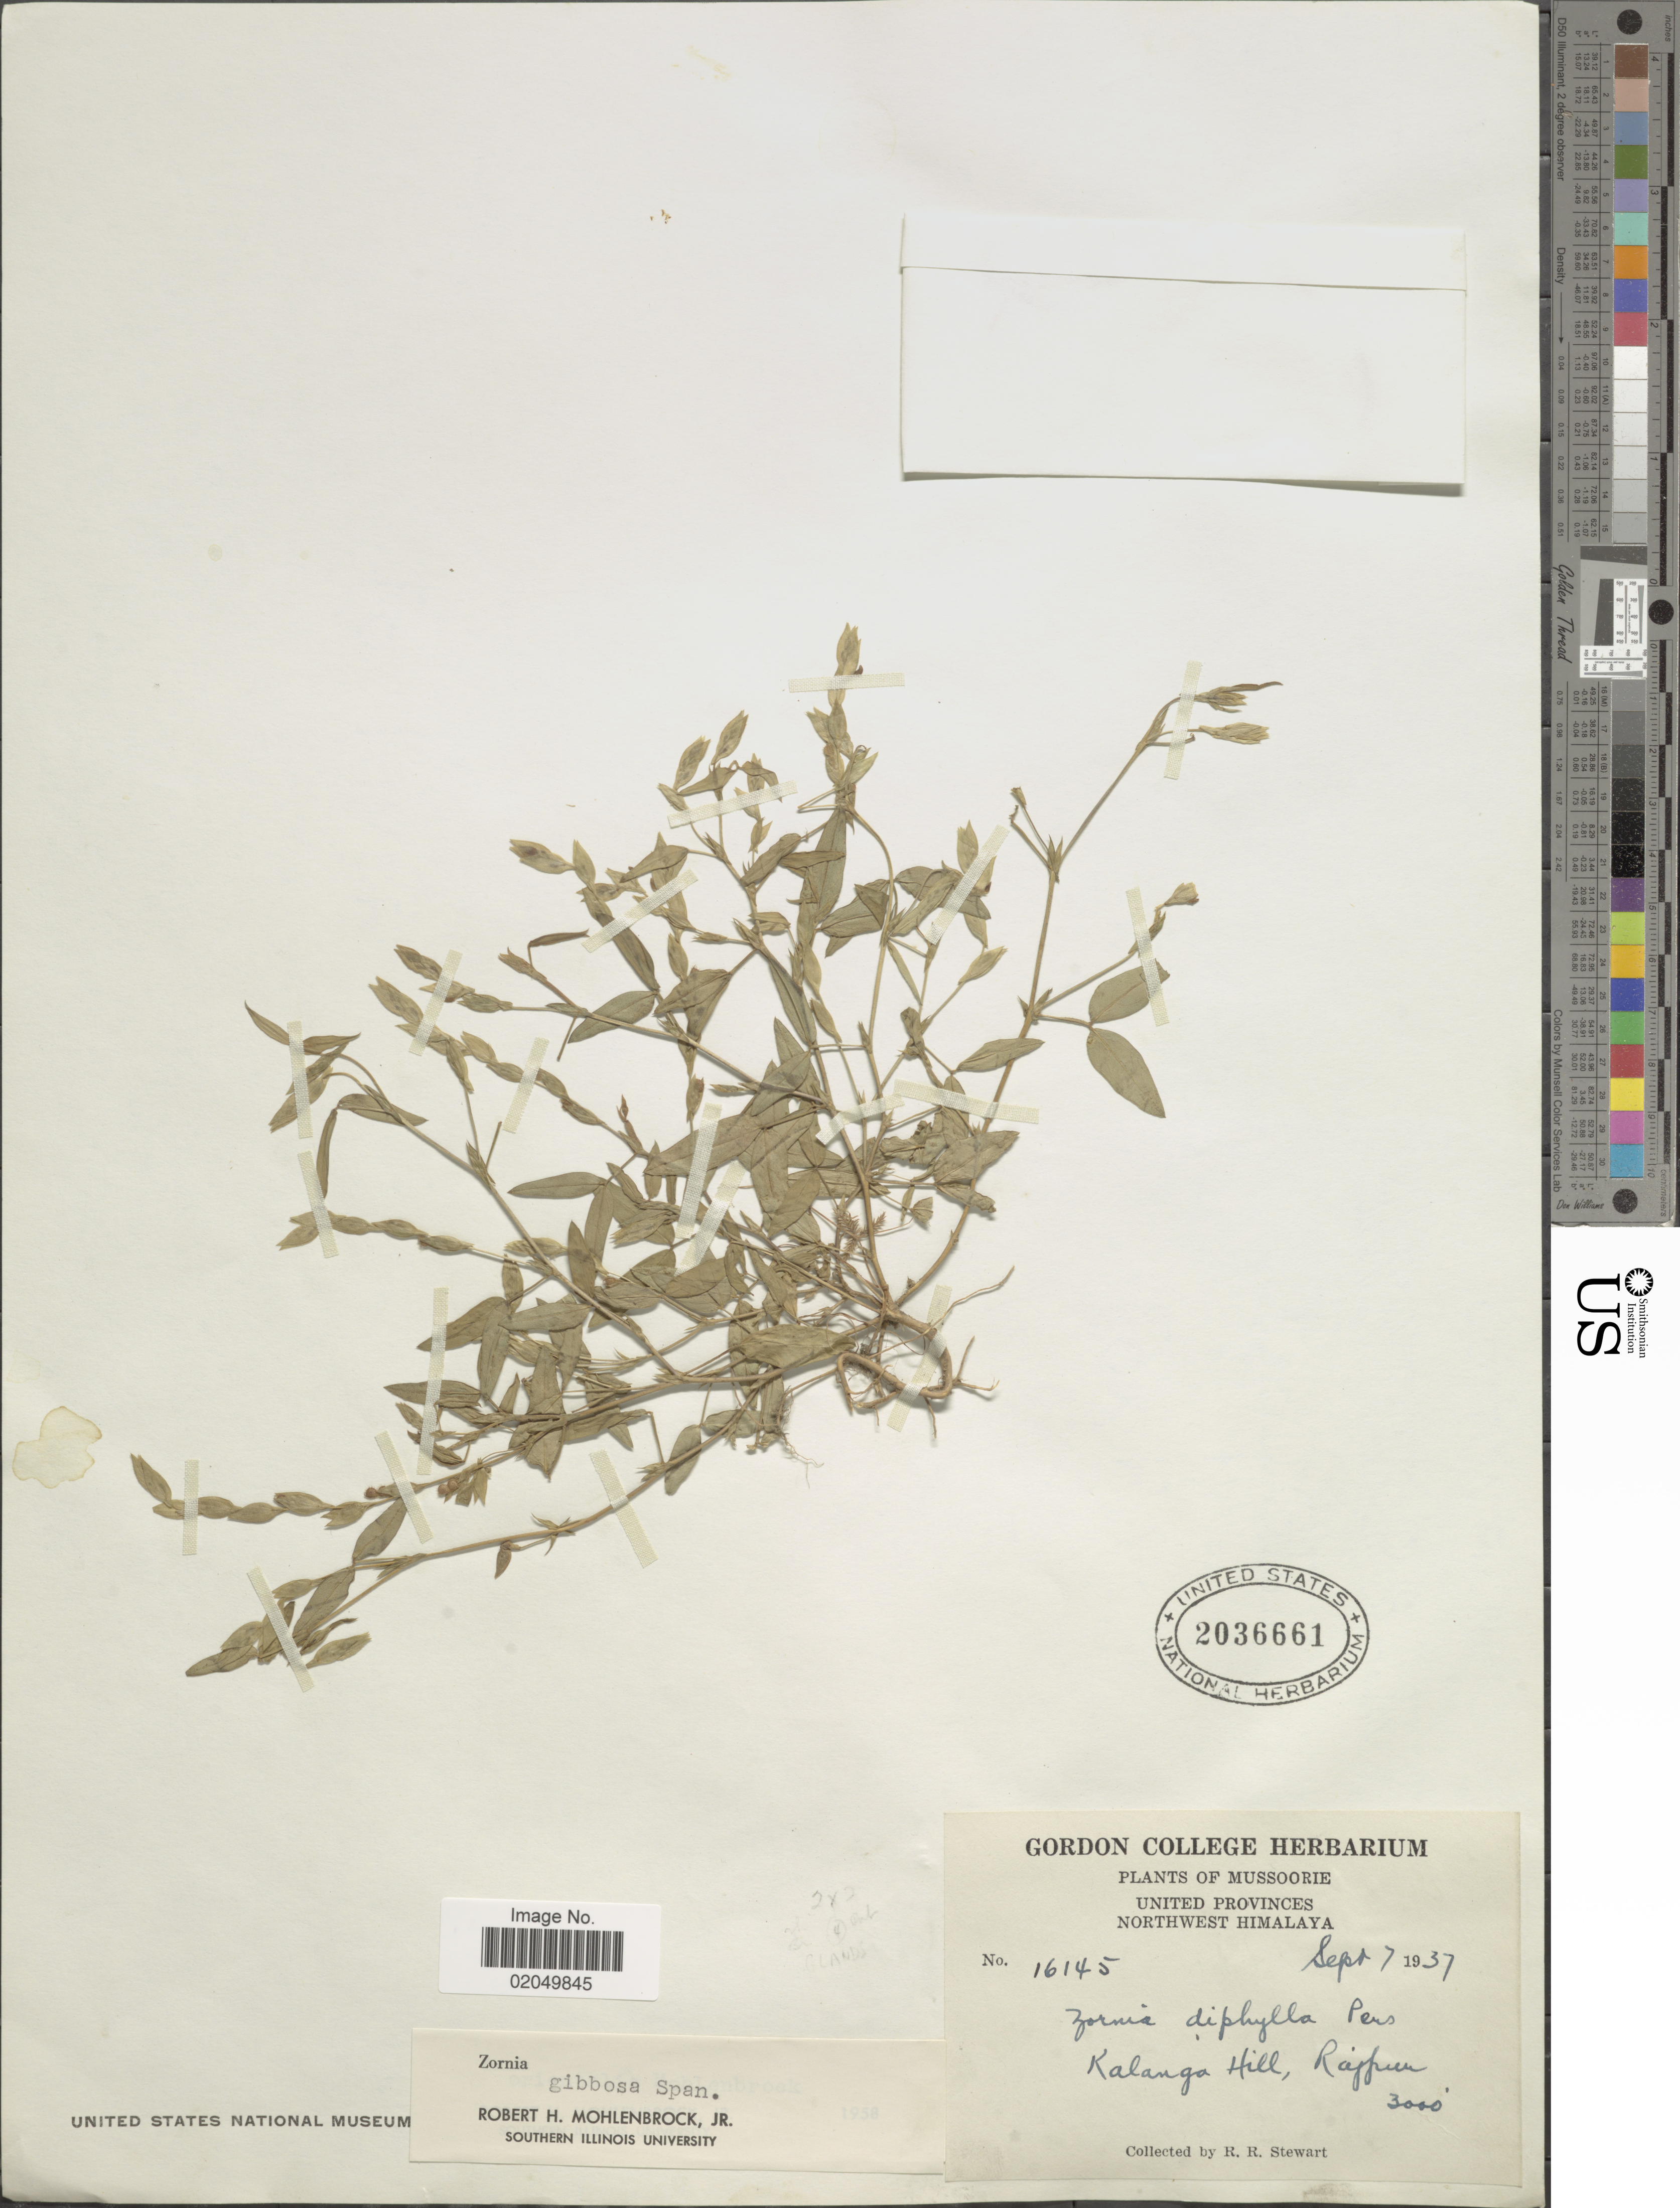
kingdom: Plantae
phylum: Tracheophyta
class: Magnoliopsida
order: Fabales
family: Fabaceae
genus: Zornia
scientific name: Zornia gibbosa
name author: Spanoghe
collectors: R. R. Stewart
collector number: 16145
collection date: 1937-09-07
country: India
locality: Mussoorie, United Provinces, Northwest Himalaya, Kalanga Hill, Rajpur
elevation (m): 914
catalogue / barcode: US 2036661